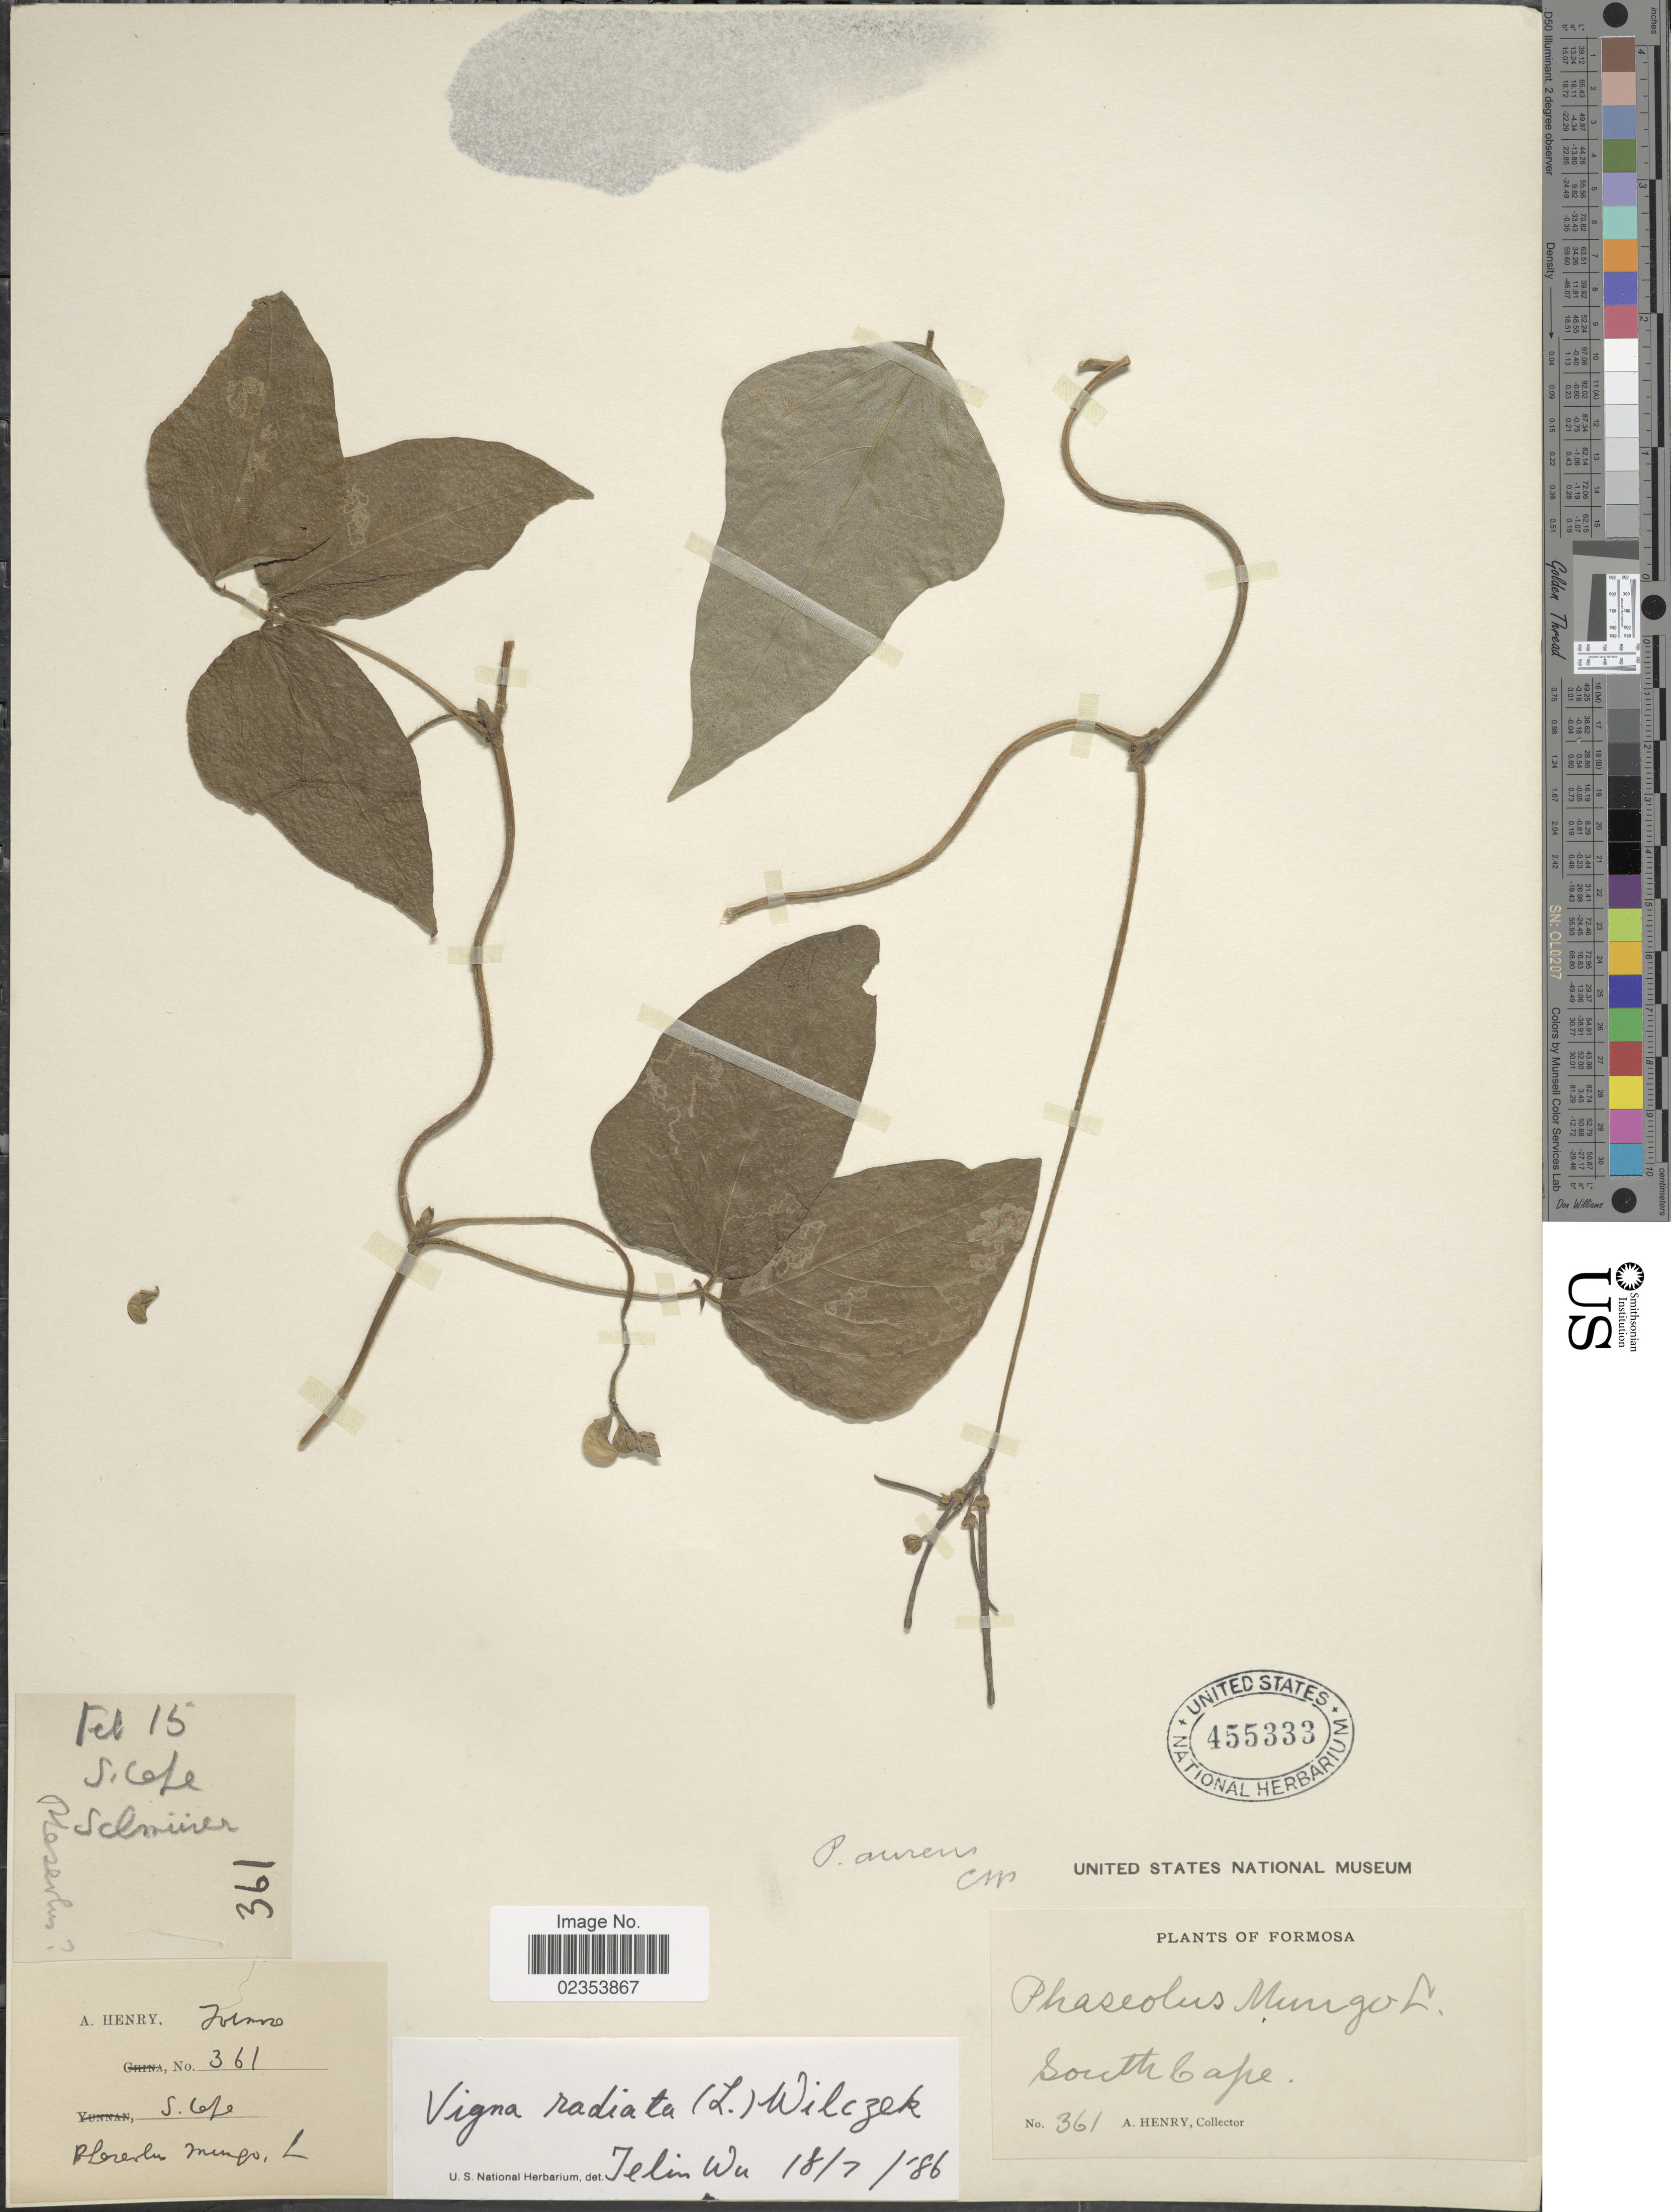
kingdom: Plantae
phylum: Tracheophyta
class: Magnoliopsida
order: Fabales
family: Fabaceae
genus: Vigna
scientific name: Vigna radiata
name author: (L.) R. Wilczek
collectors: A. Henry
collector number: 361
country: Taiwan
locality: South Cape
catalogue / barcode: US 455333